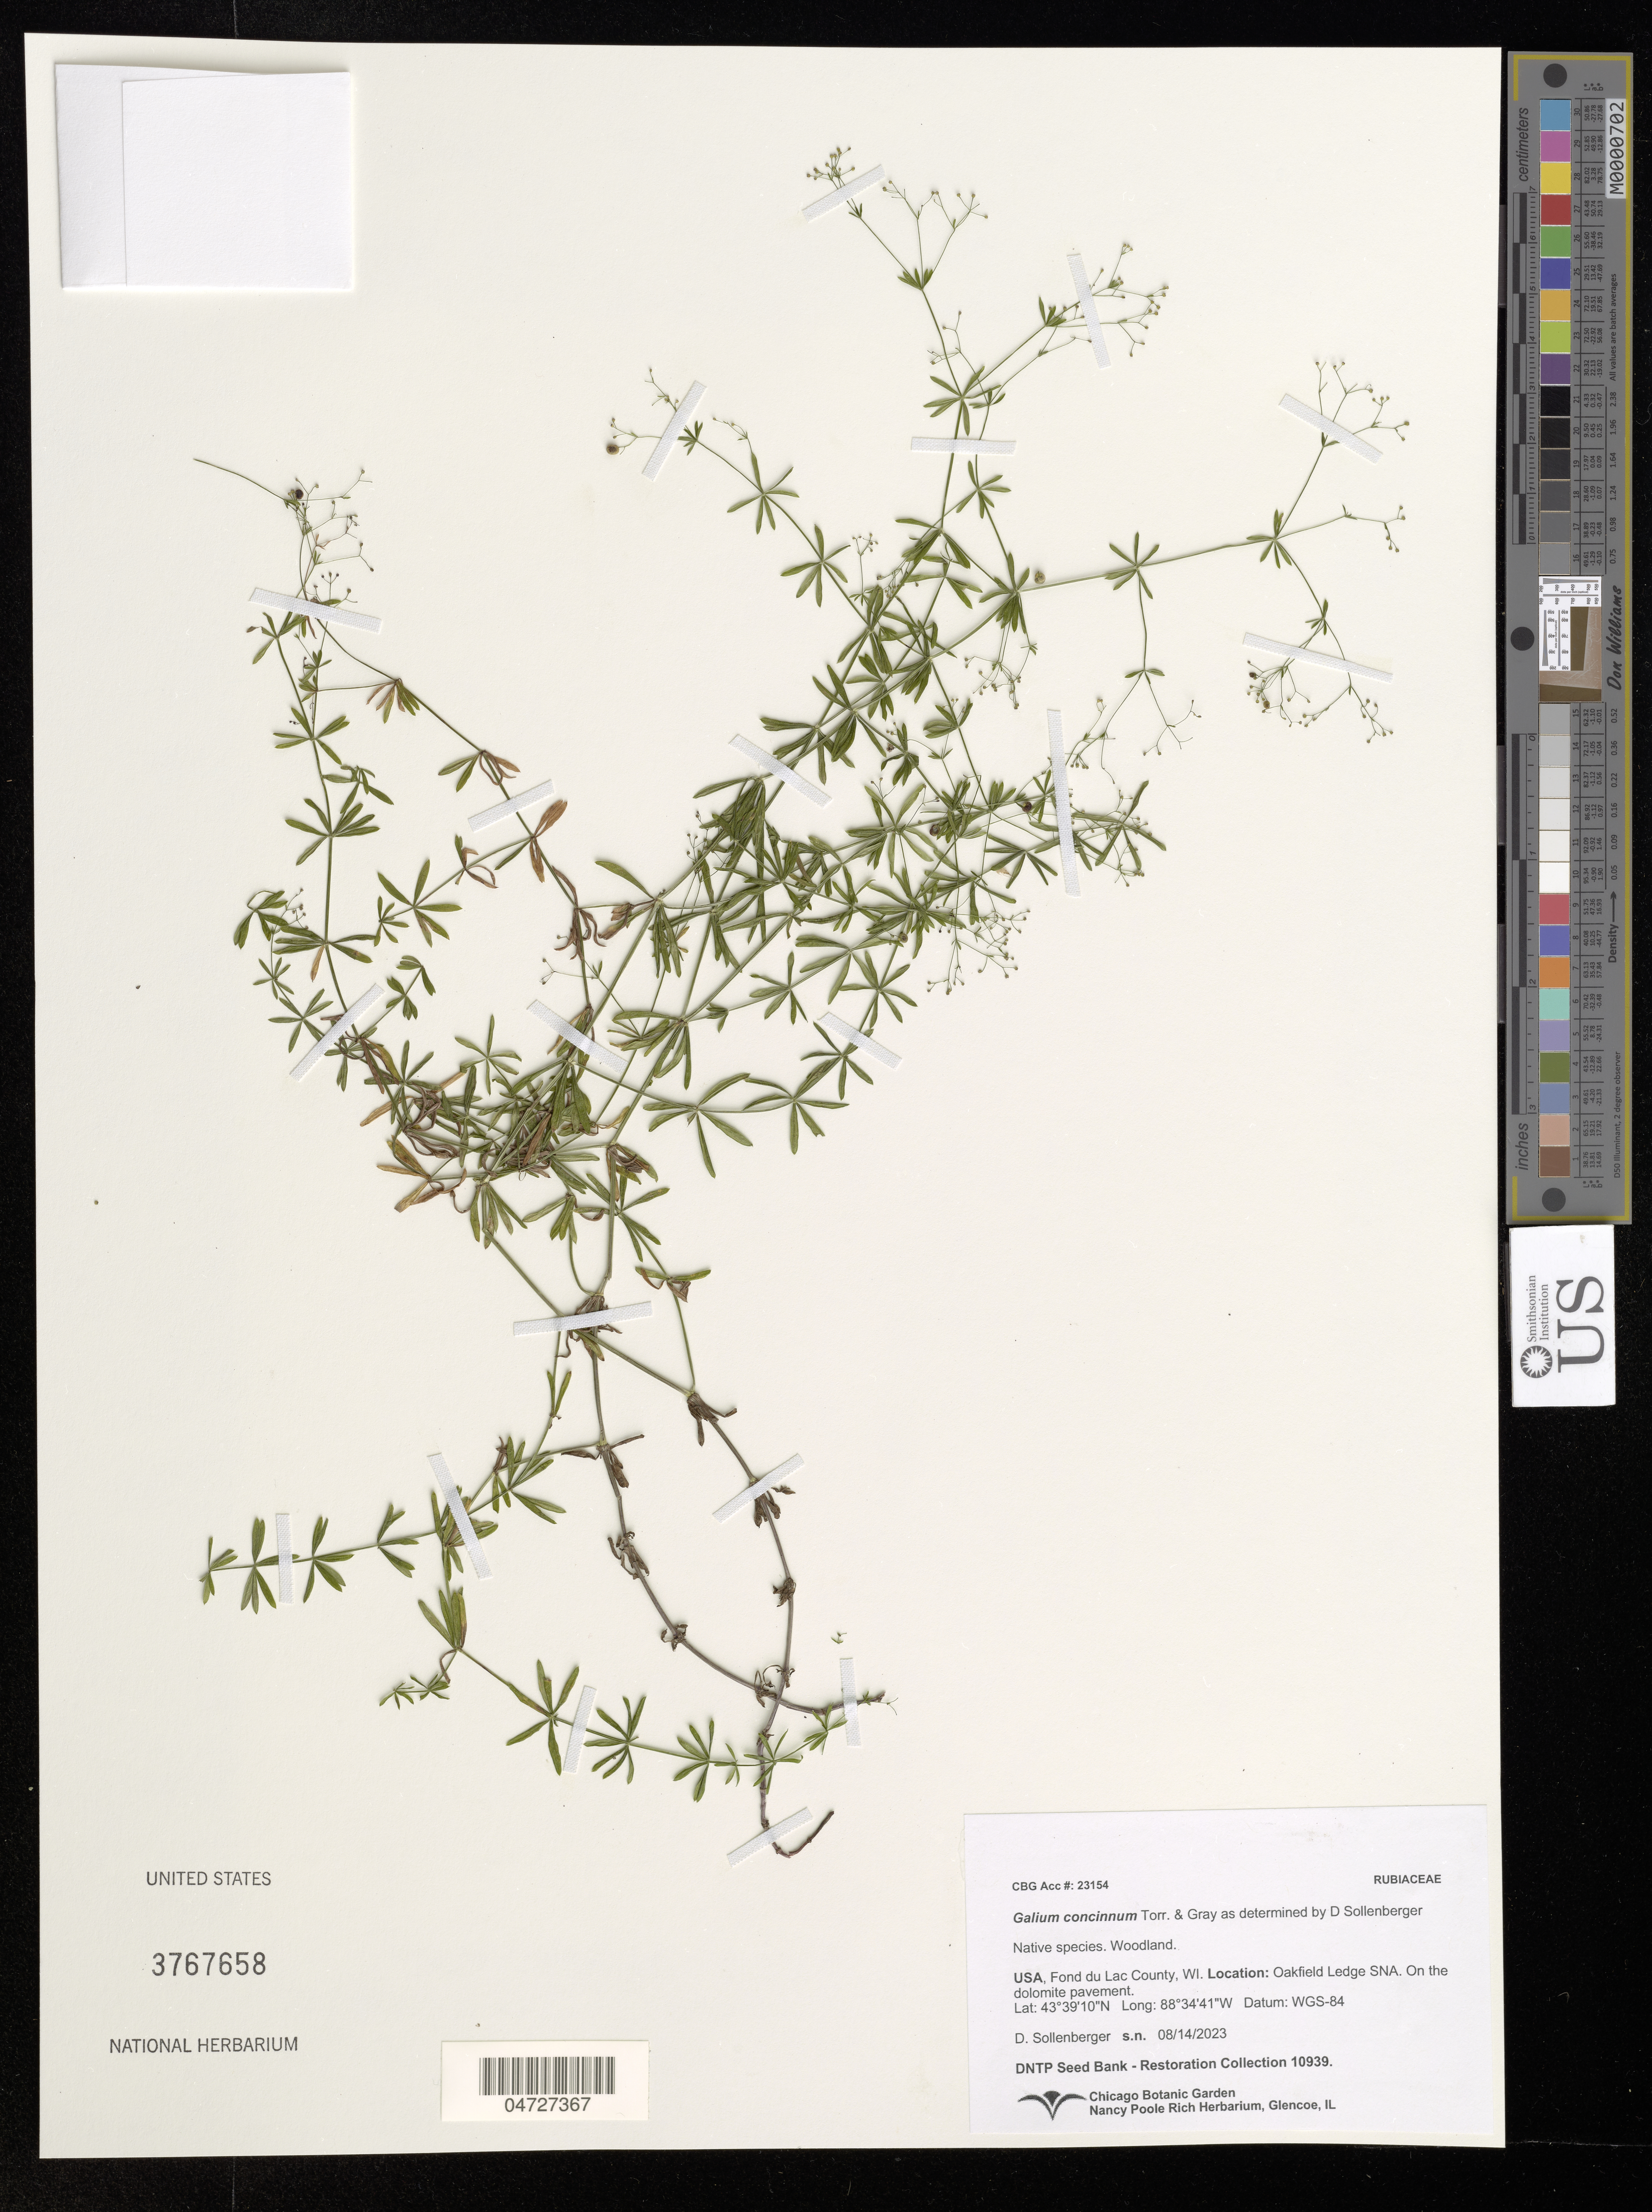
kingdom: Plantae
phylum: Tracheophyta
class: Magnoliopsida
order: Gentianales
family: Rubiaceae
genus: Galium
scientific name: Galium concinnum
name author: Torr. & A. Gray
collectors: D. Sollenberger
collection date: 2023-08-14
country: United States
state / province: Wisconsin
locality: Fond du Lac County. Oakfield Ledge SNA. On the dolomite pavement.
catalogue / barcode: US 3767658